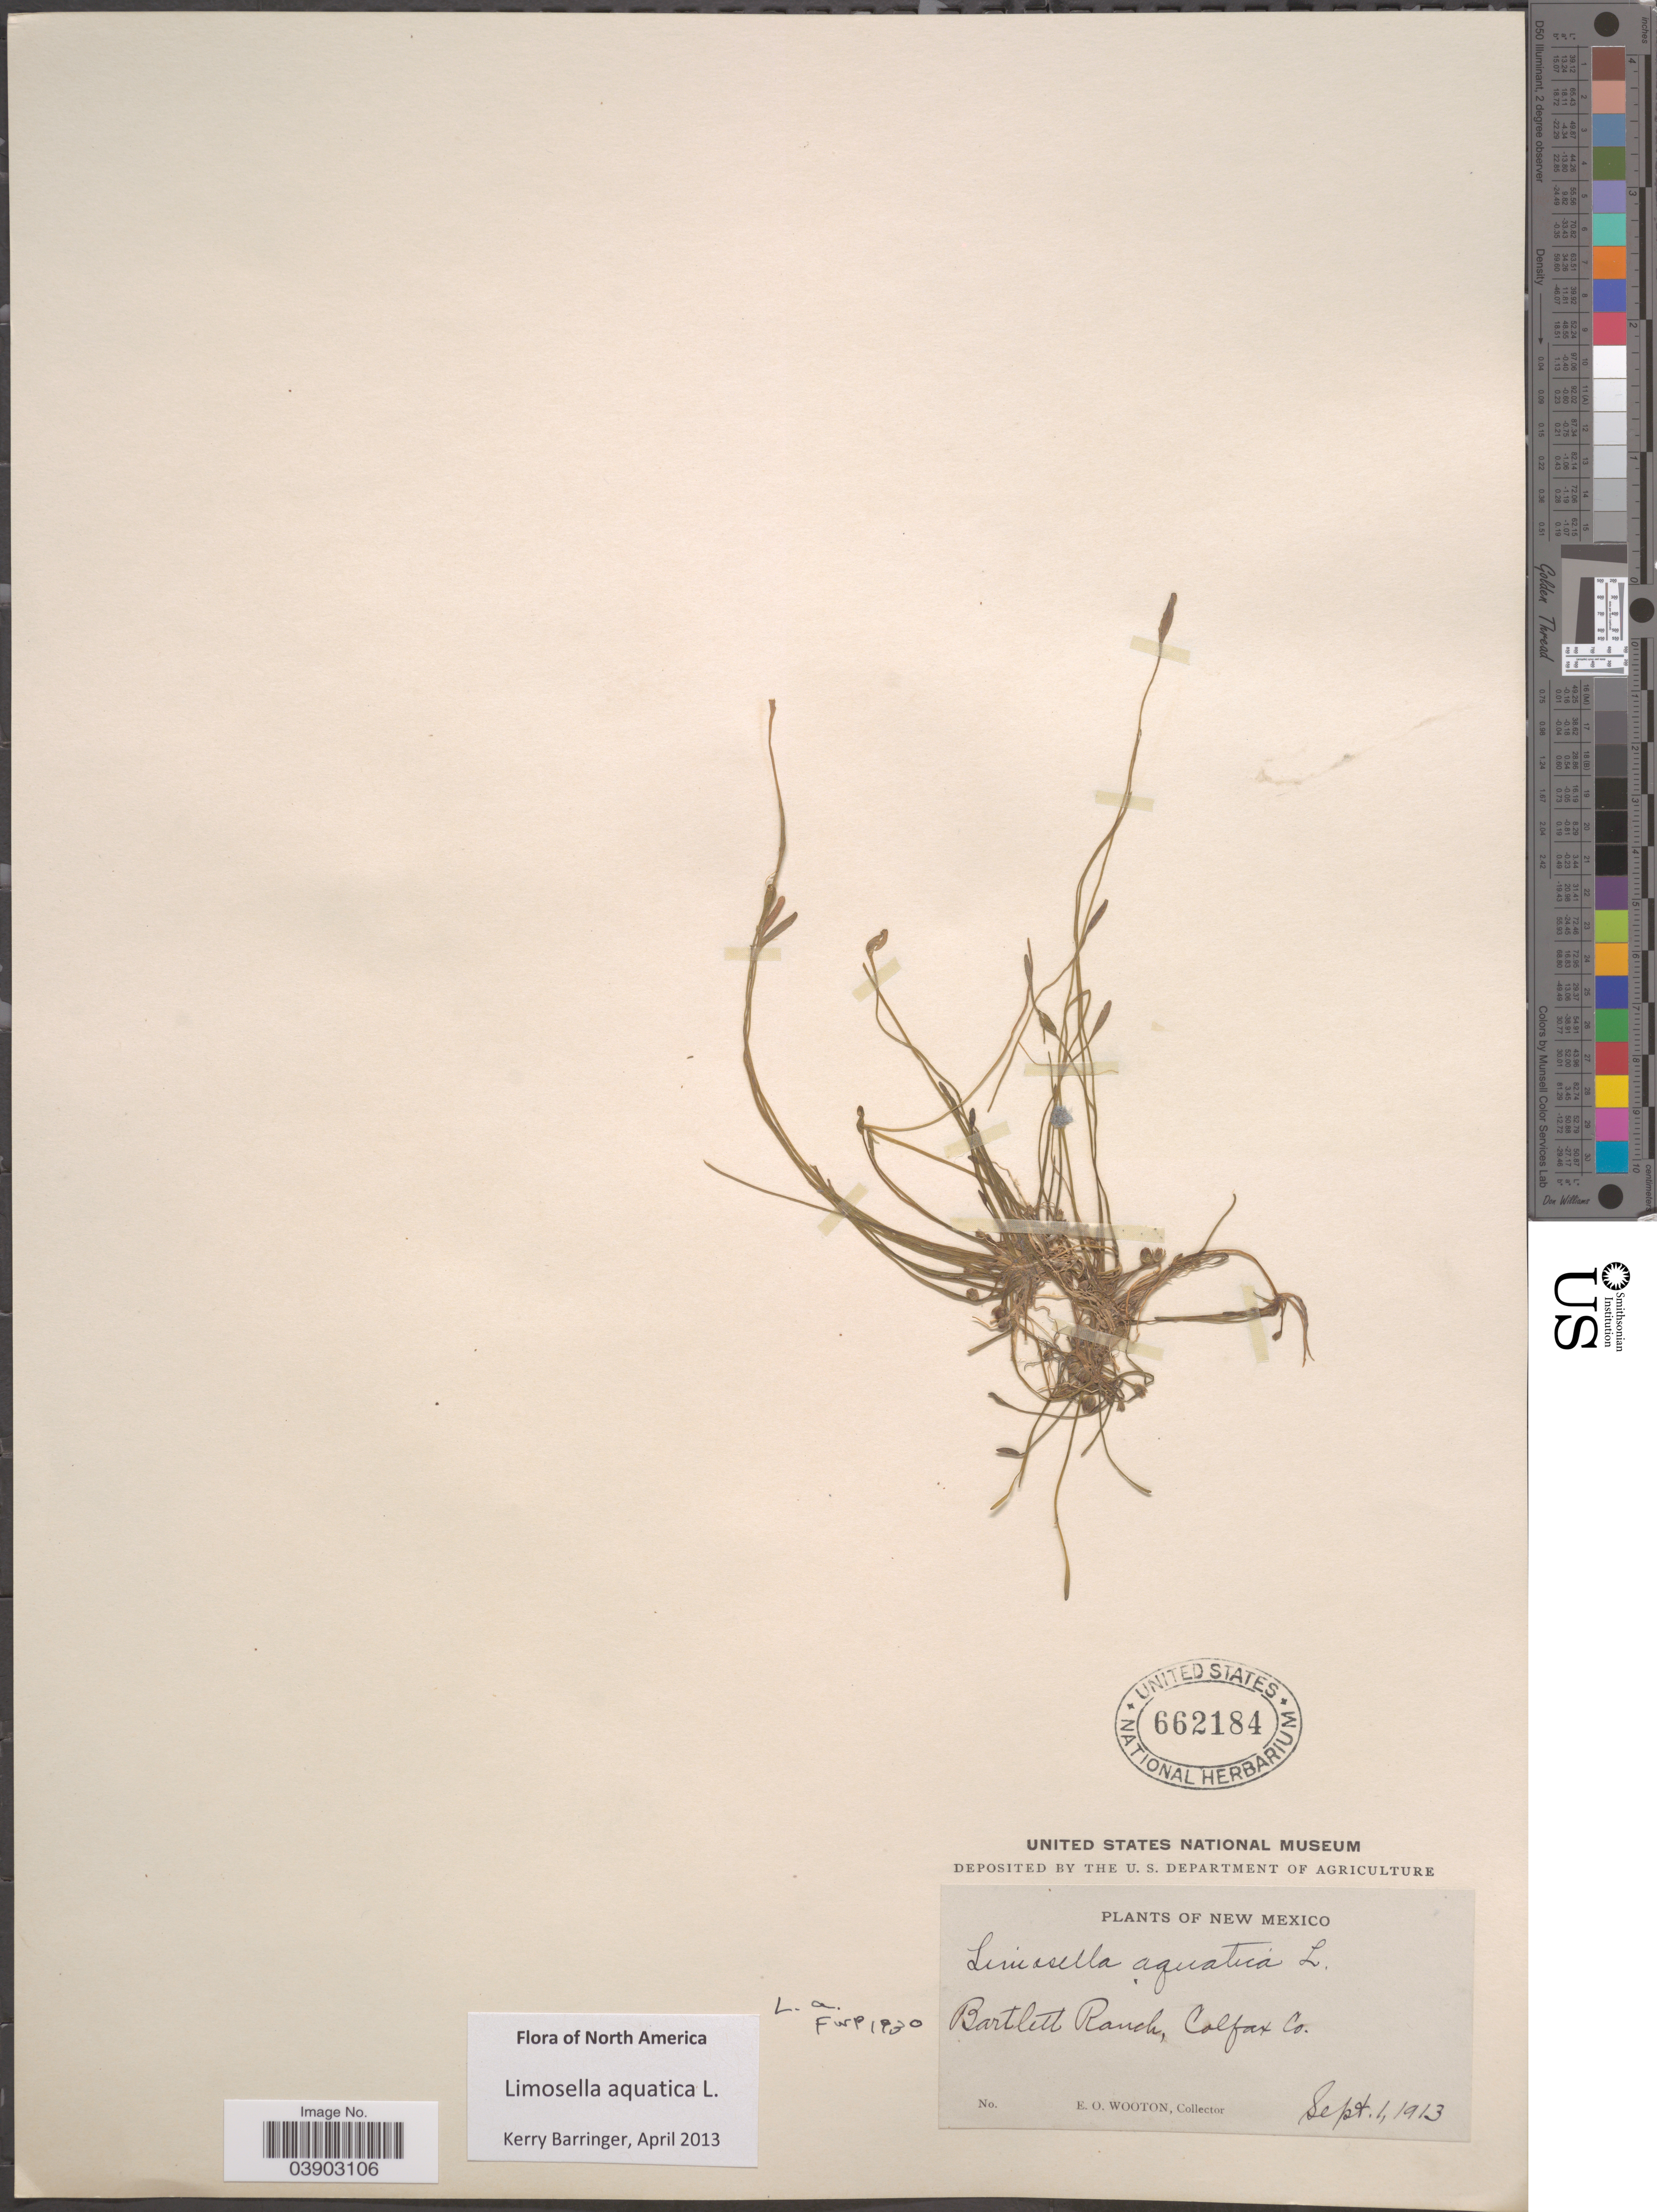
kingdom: Plantae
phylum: Tracheophyta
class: Magnoliopsida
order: Lamiales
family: Scrophulariaceae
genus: Limosella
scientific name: Limosella aquatica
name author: L.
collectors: E. O. Wooton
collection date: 1913-09-01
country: United States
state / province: New Mexico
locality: Bartlett Ranch, Colfax Co.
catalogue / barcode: US 662184